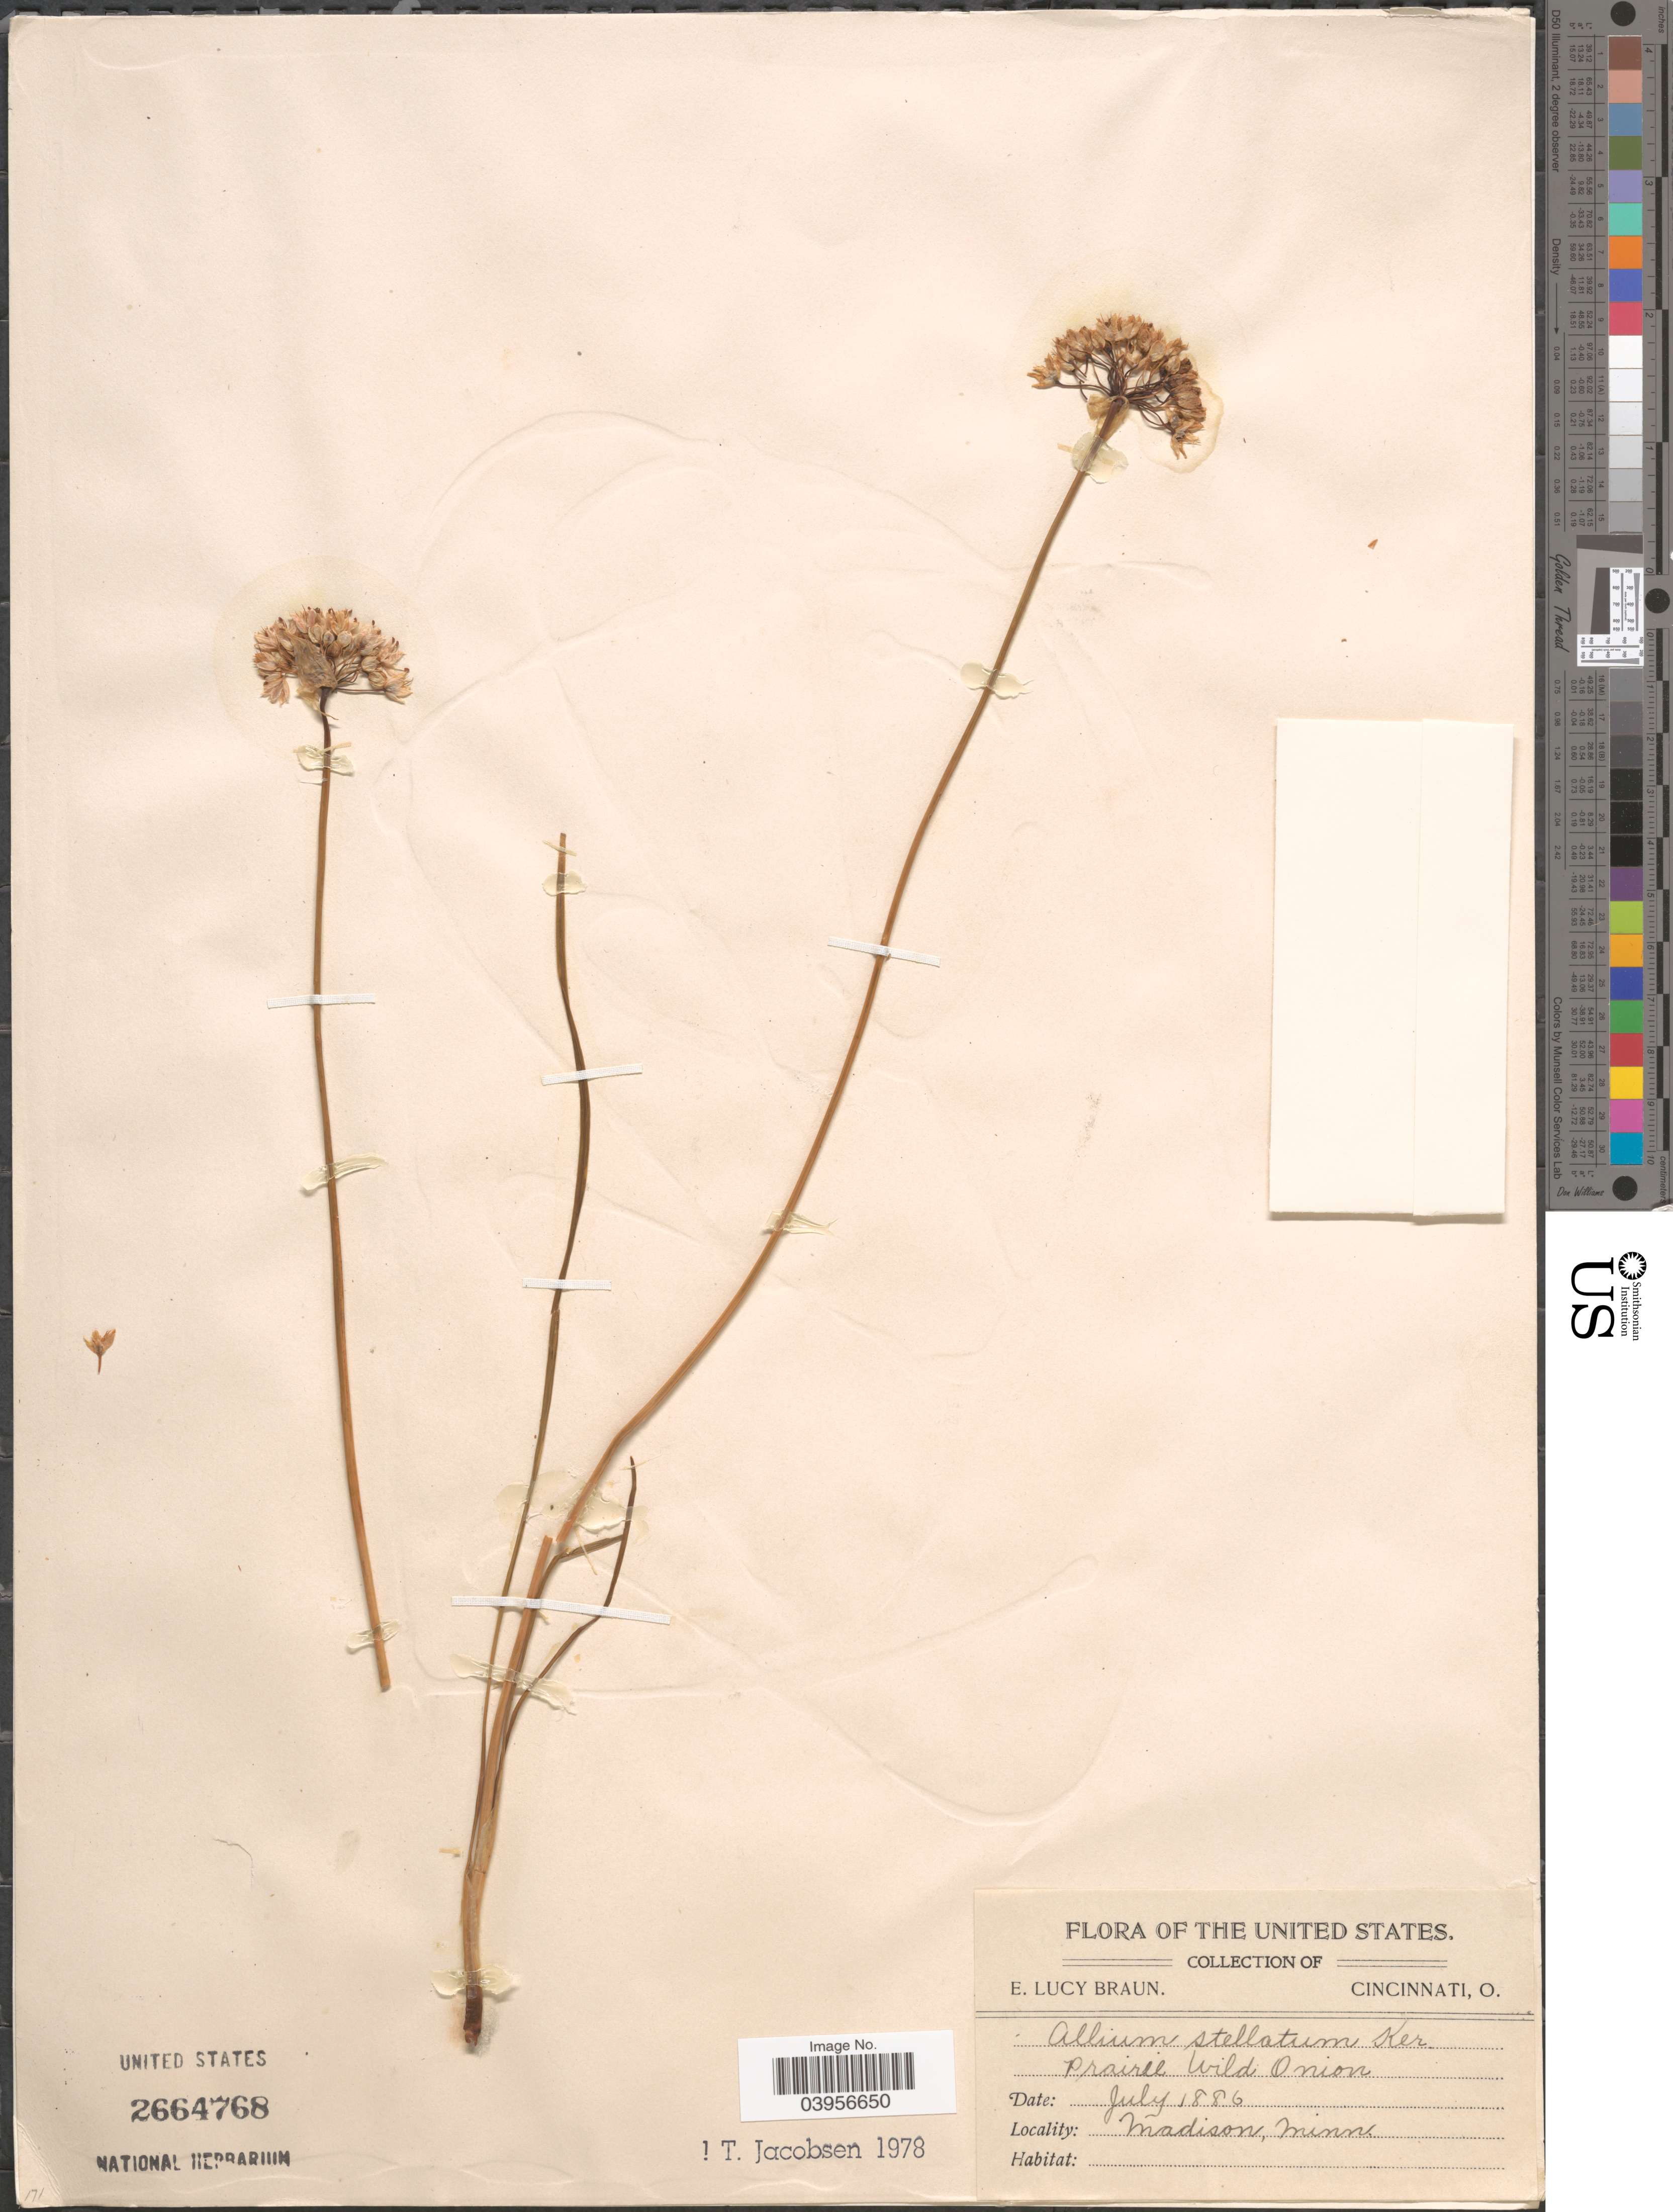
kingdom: Plantae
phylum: Tracheophyta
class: Liliopsida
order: Asparagales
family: Amaryllidaceae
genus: Allium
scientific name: Allium stellatum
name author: Nutt. ex Ker Gawl.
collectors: E. L. Braun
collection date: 1886-07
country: United States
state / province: Minnesota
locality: Prairie Wild Onion. Madison.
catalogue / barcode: US 2664768